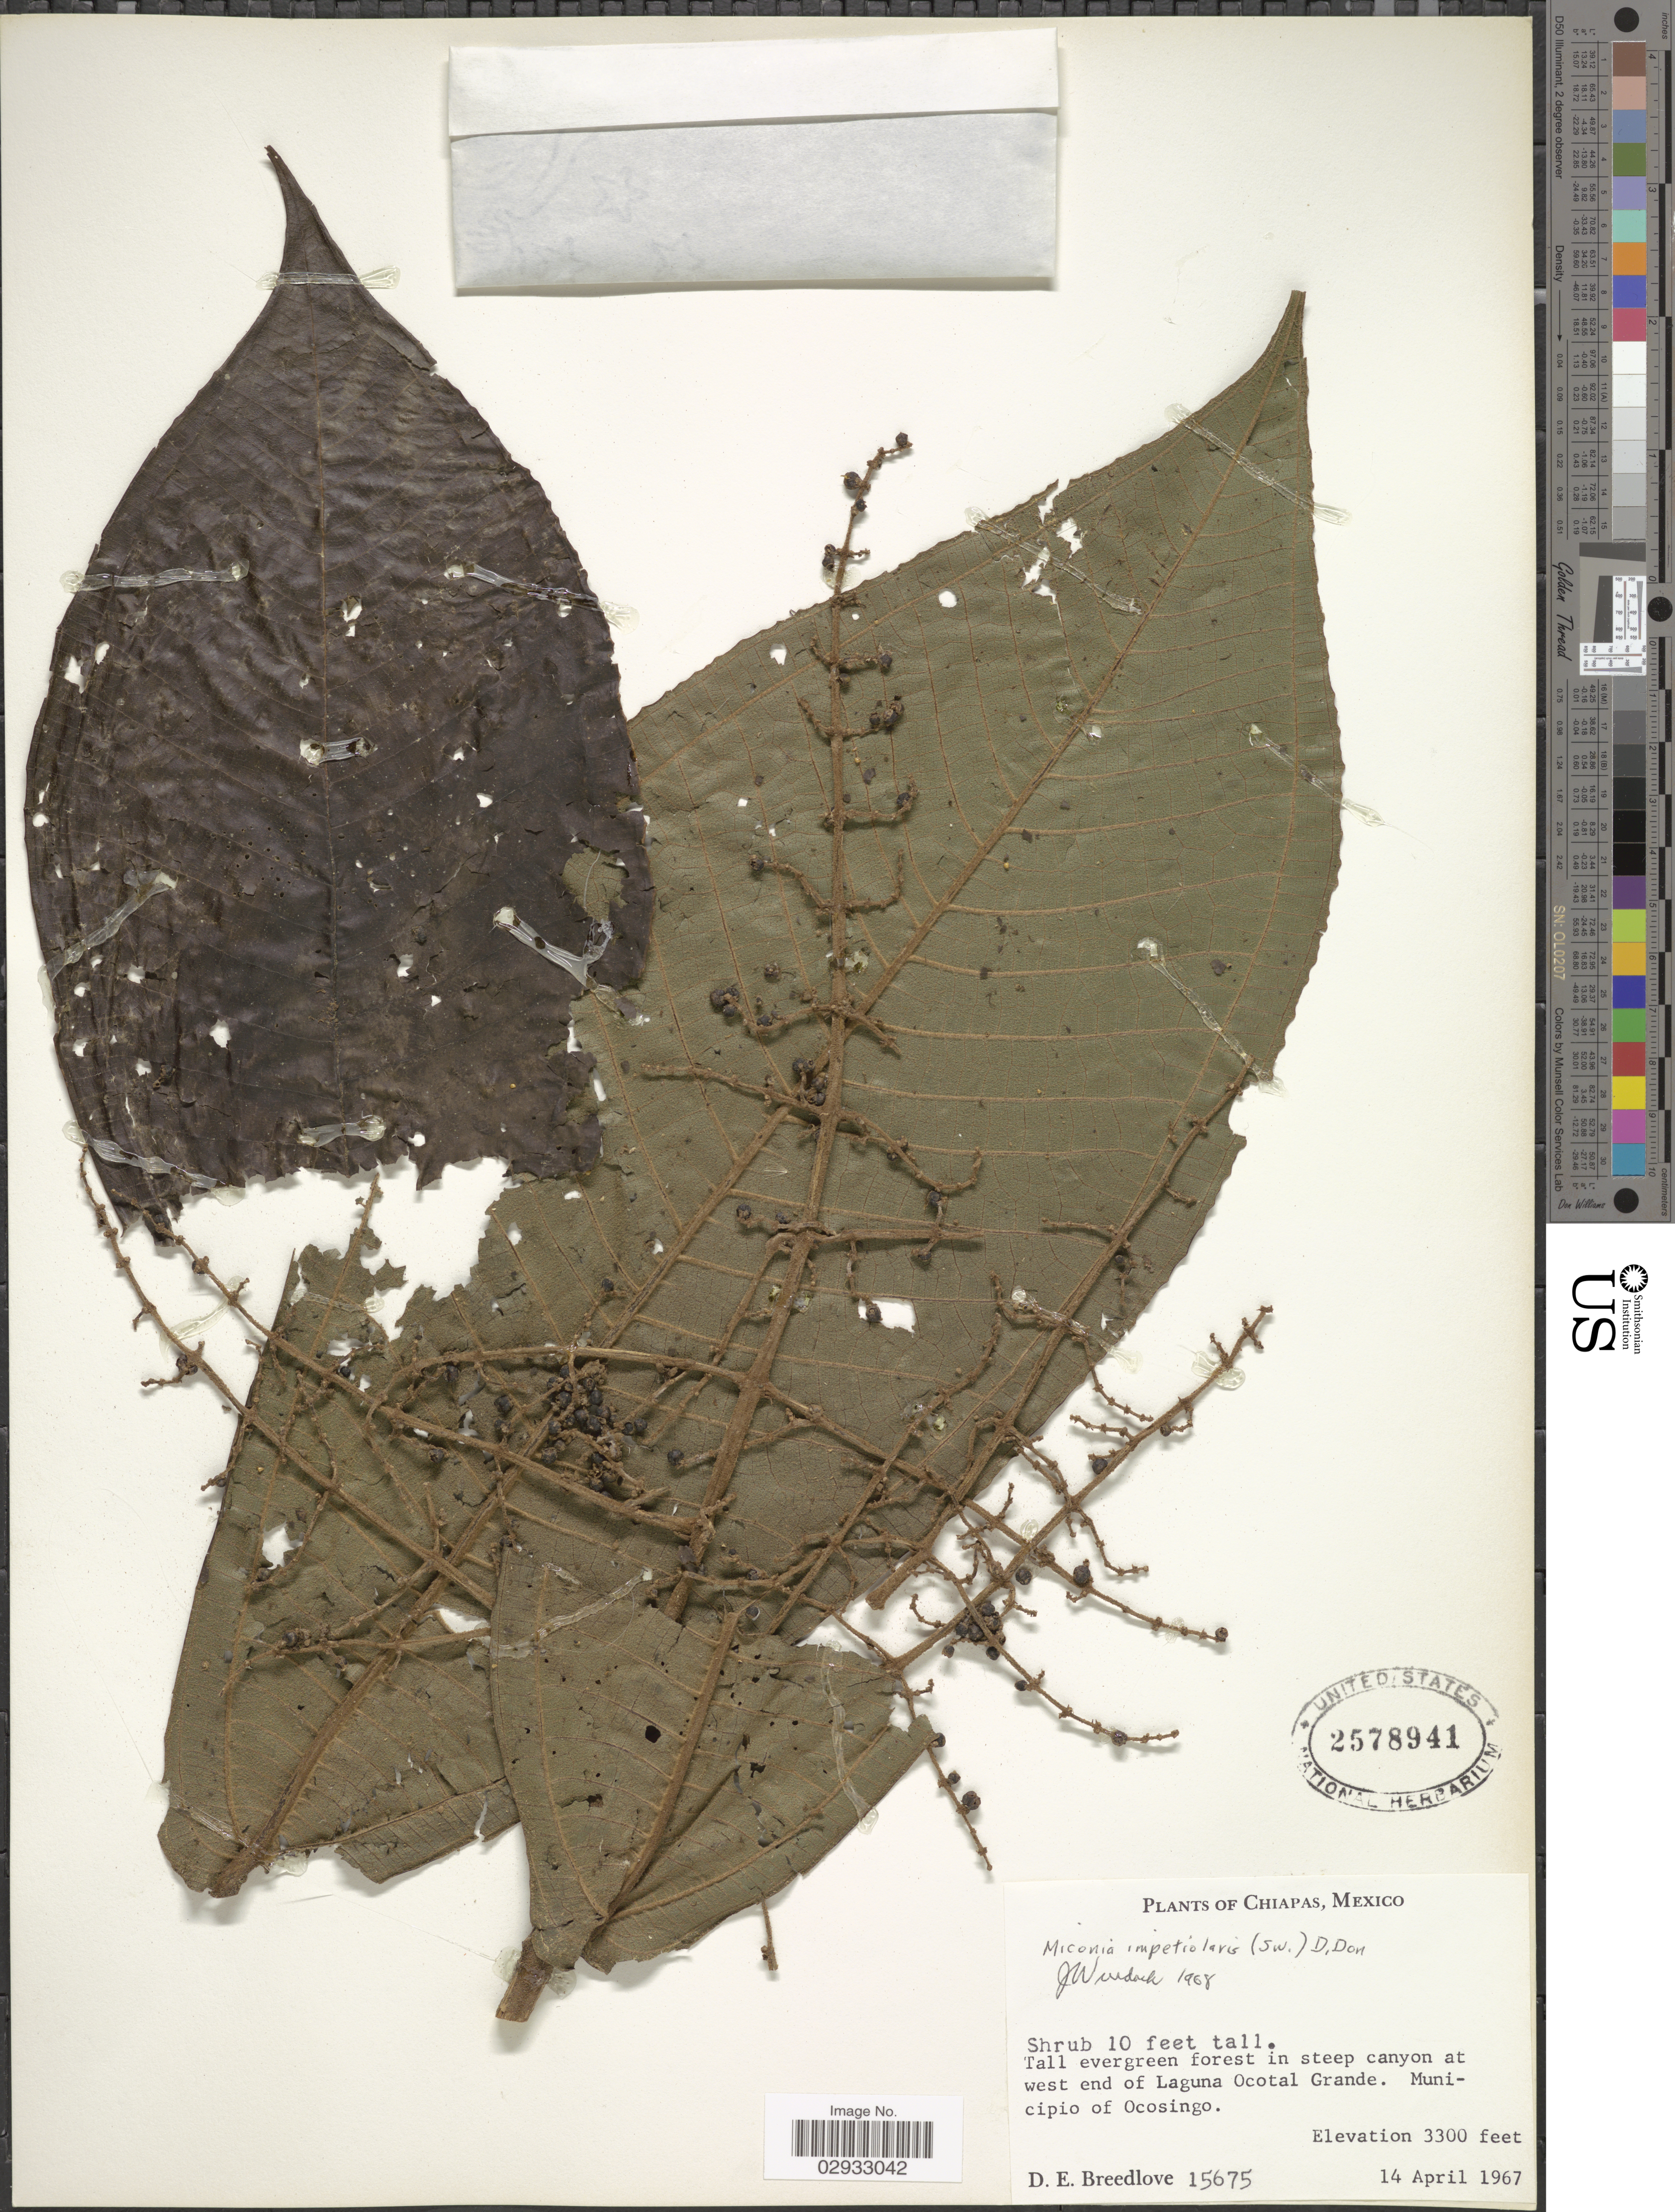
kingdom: Plantae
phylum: Tracheophyta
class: Magnoliopsida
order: Myrtales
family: Melastomataceae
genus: Miconia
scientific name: Miconia impetiolaris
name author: (Sw.) D. Don ex DC.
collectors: D. E. Breedlove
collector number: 15675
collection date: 1967-04-14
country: Mexico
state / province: Chiapas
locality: Tall evergreen forest in steep canyon at west end of Laguna Ocotal Grande. Municipio of Ocosingo.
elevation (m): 1006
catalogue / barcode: US 2578941